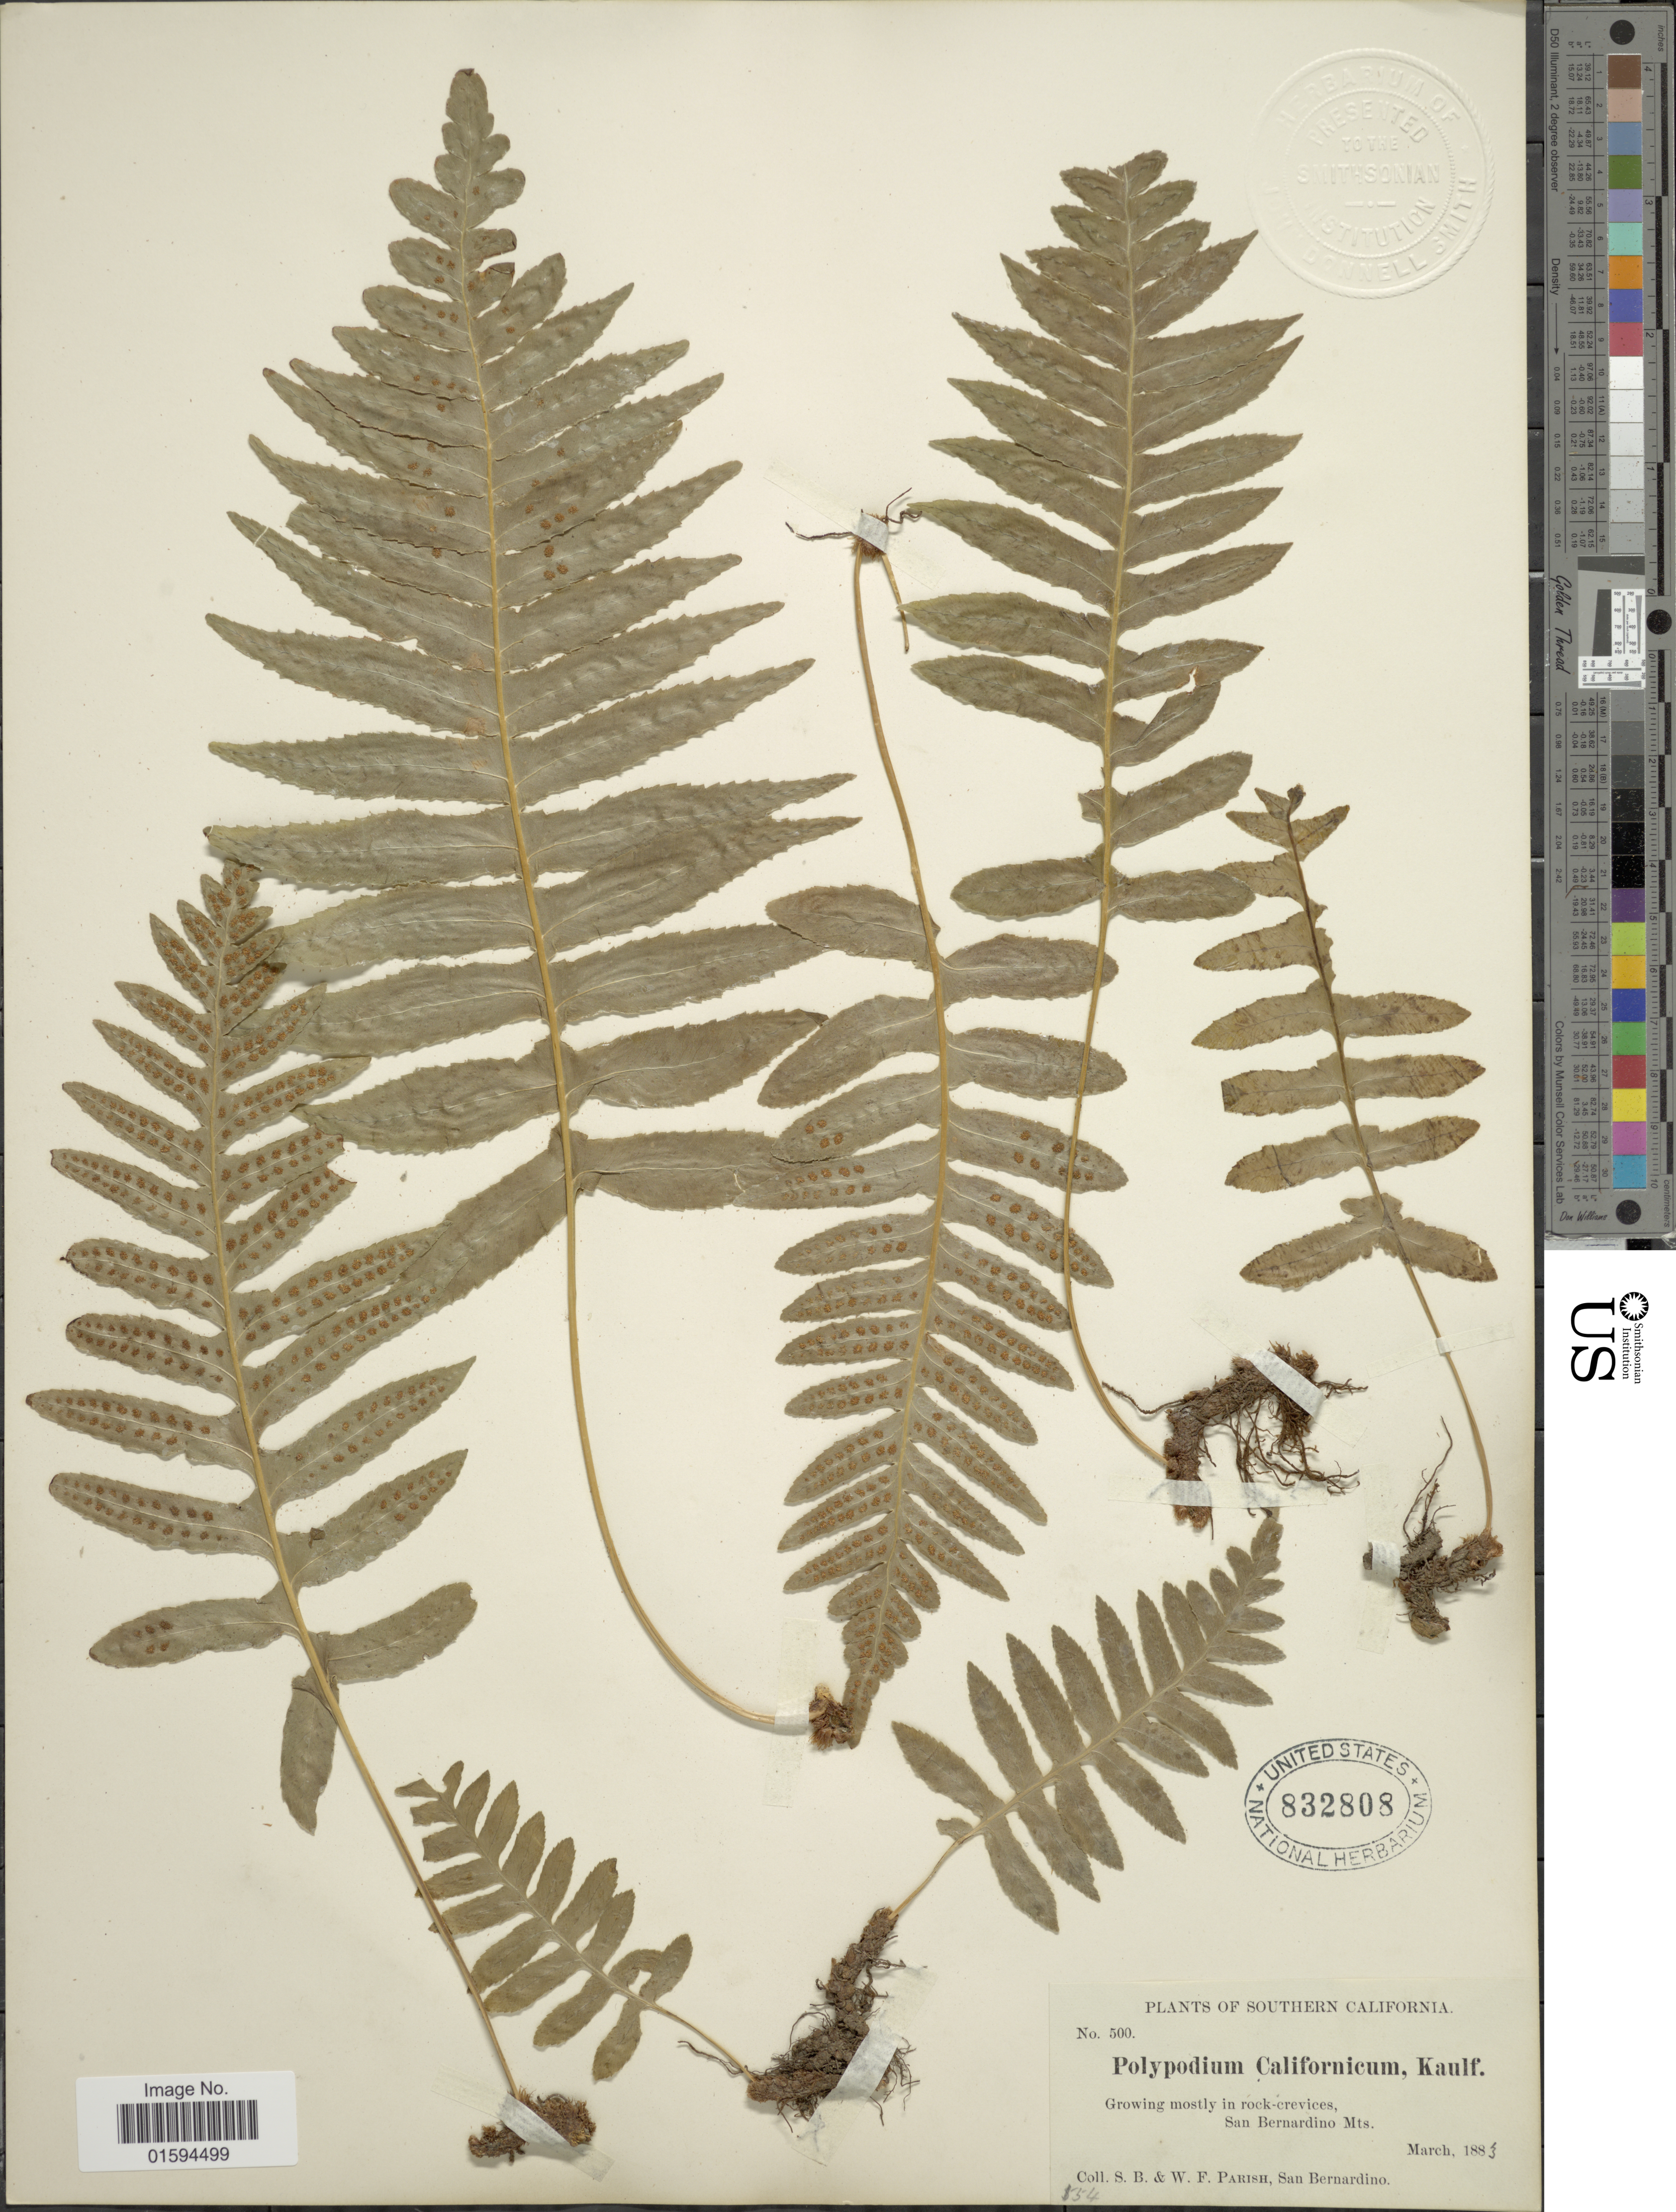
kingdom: Plantae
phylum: Tracheophyta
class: Polypodiopsida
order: Polypodiales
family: Polypodiaceae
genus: Polypodium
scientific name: Polypodium californicum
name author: Kaulf.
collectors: S. B. Parish & W. F. Parish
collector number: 500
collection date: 1883-03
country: United States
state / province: California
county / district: San Bernardino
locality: Southern California, San Bernardino Mountains, groiwng mostly in rock-crevices.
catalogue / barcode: US 832808